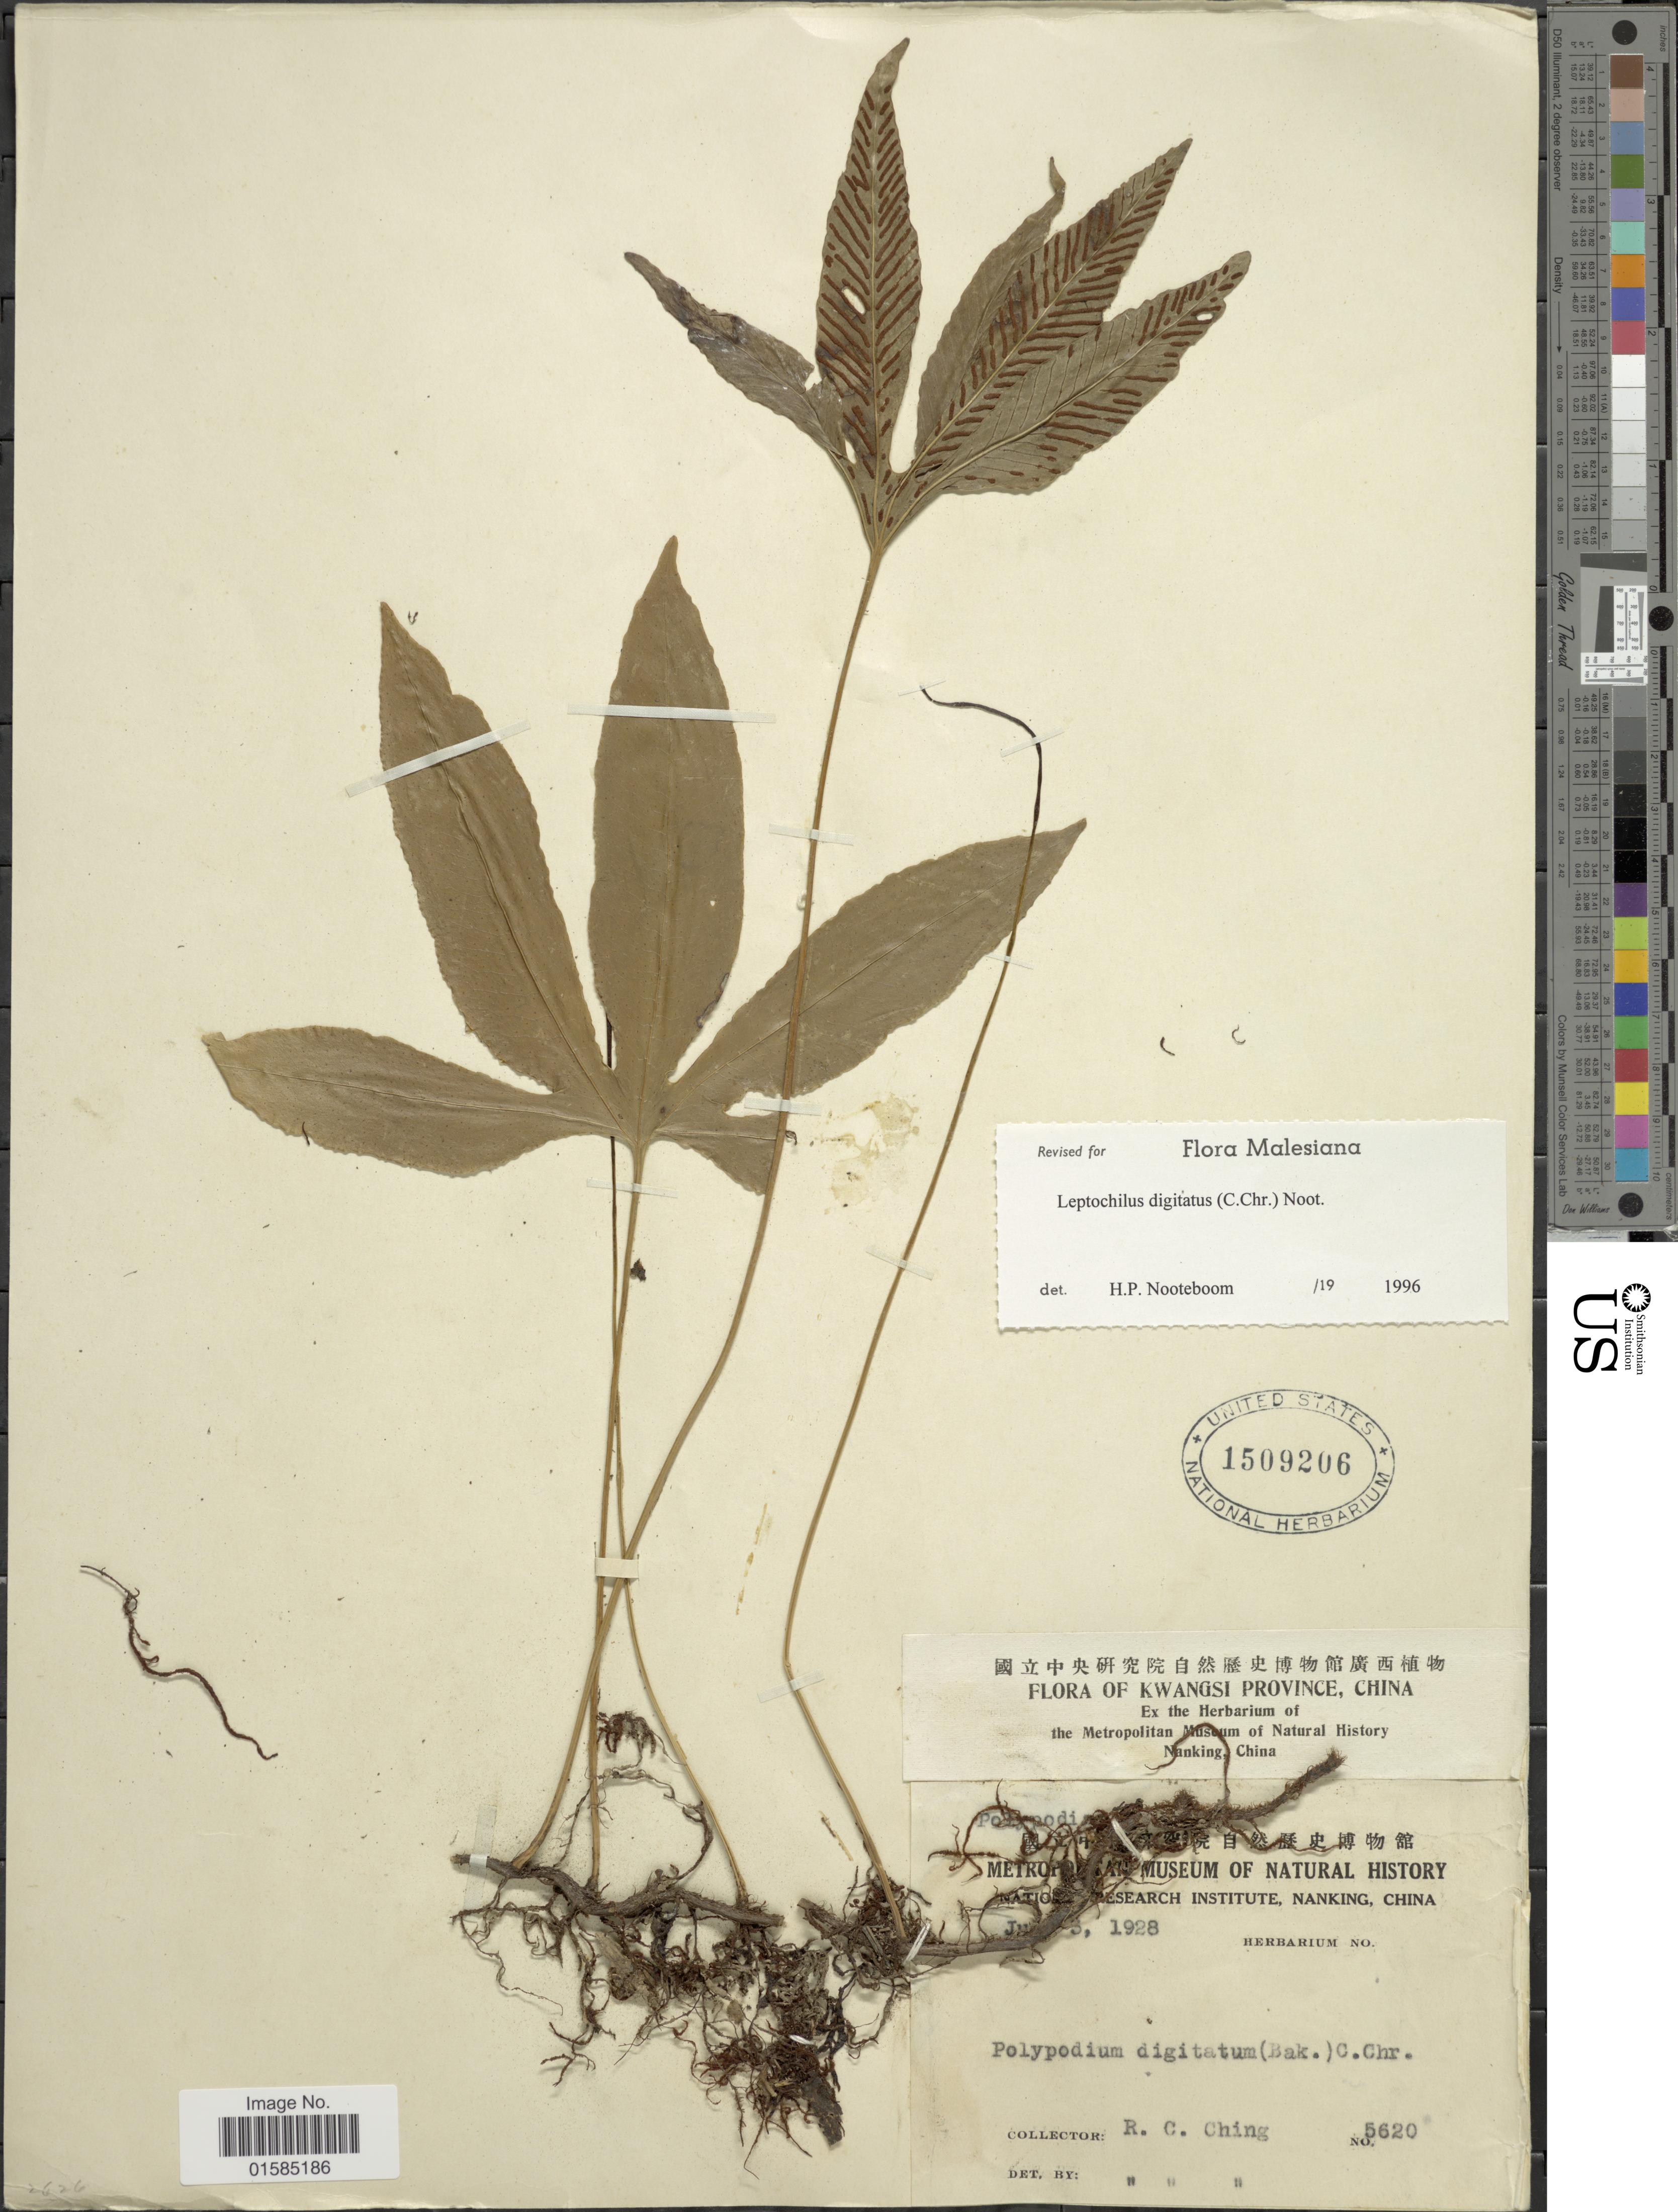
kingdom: Plantae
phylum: Tracheophyta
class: Polypodiopsida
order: Polypodiales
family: Polypodiaceae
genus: Leptochilus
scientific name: Leptochilus digitatus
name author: (Baker) Noot.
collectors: R. C. Ching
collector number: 5620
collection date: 1928-07-03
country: China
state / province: Guangxi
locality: Kwangsi, China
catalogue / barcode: US 1509206